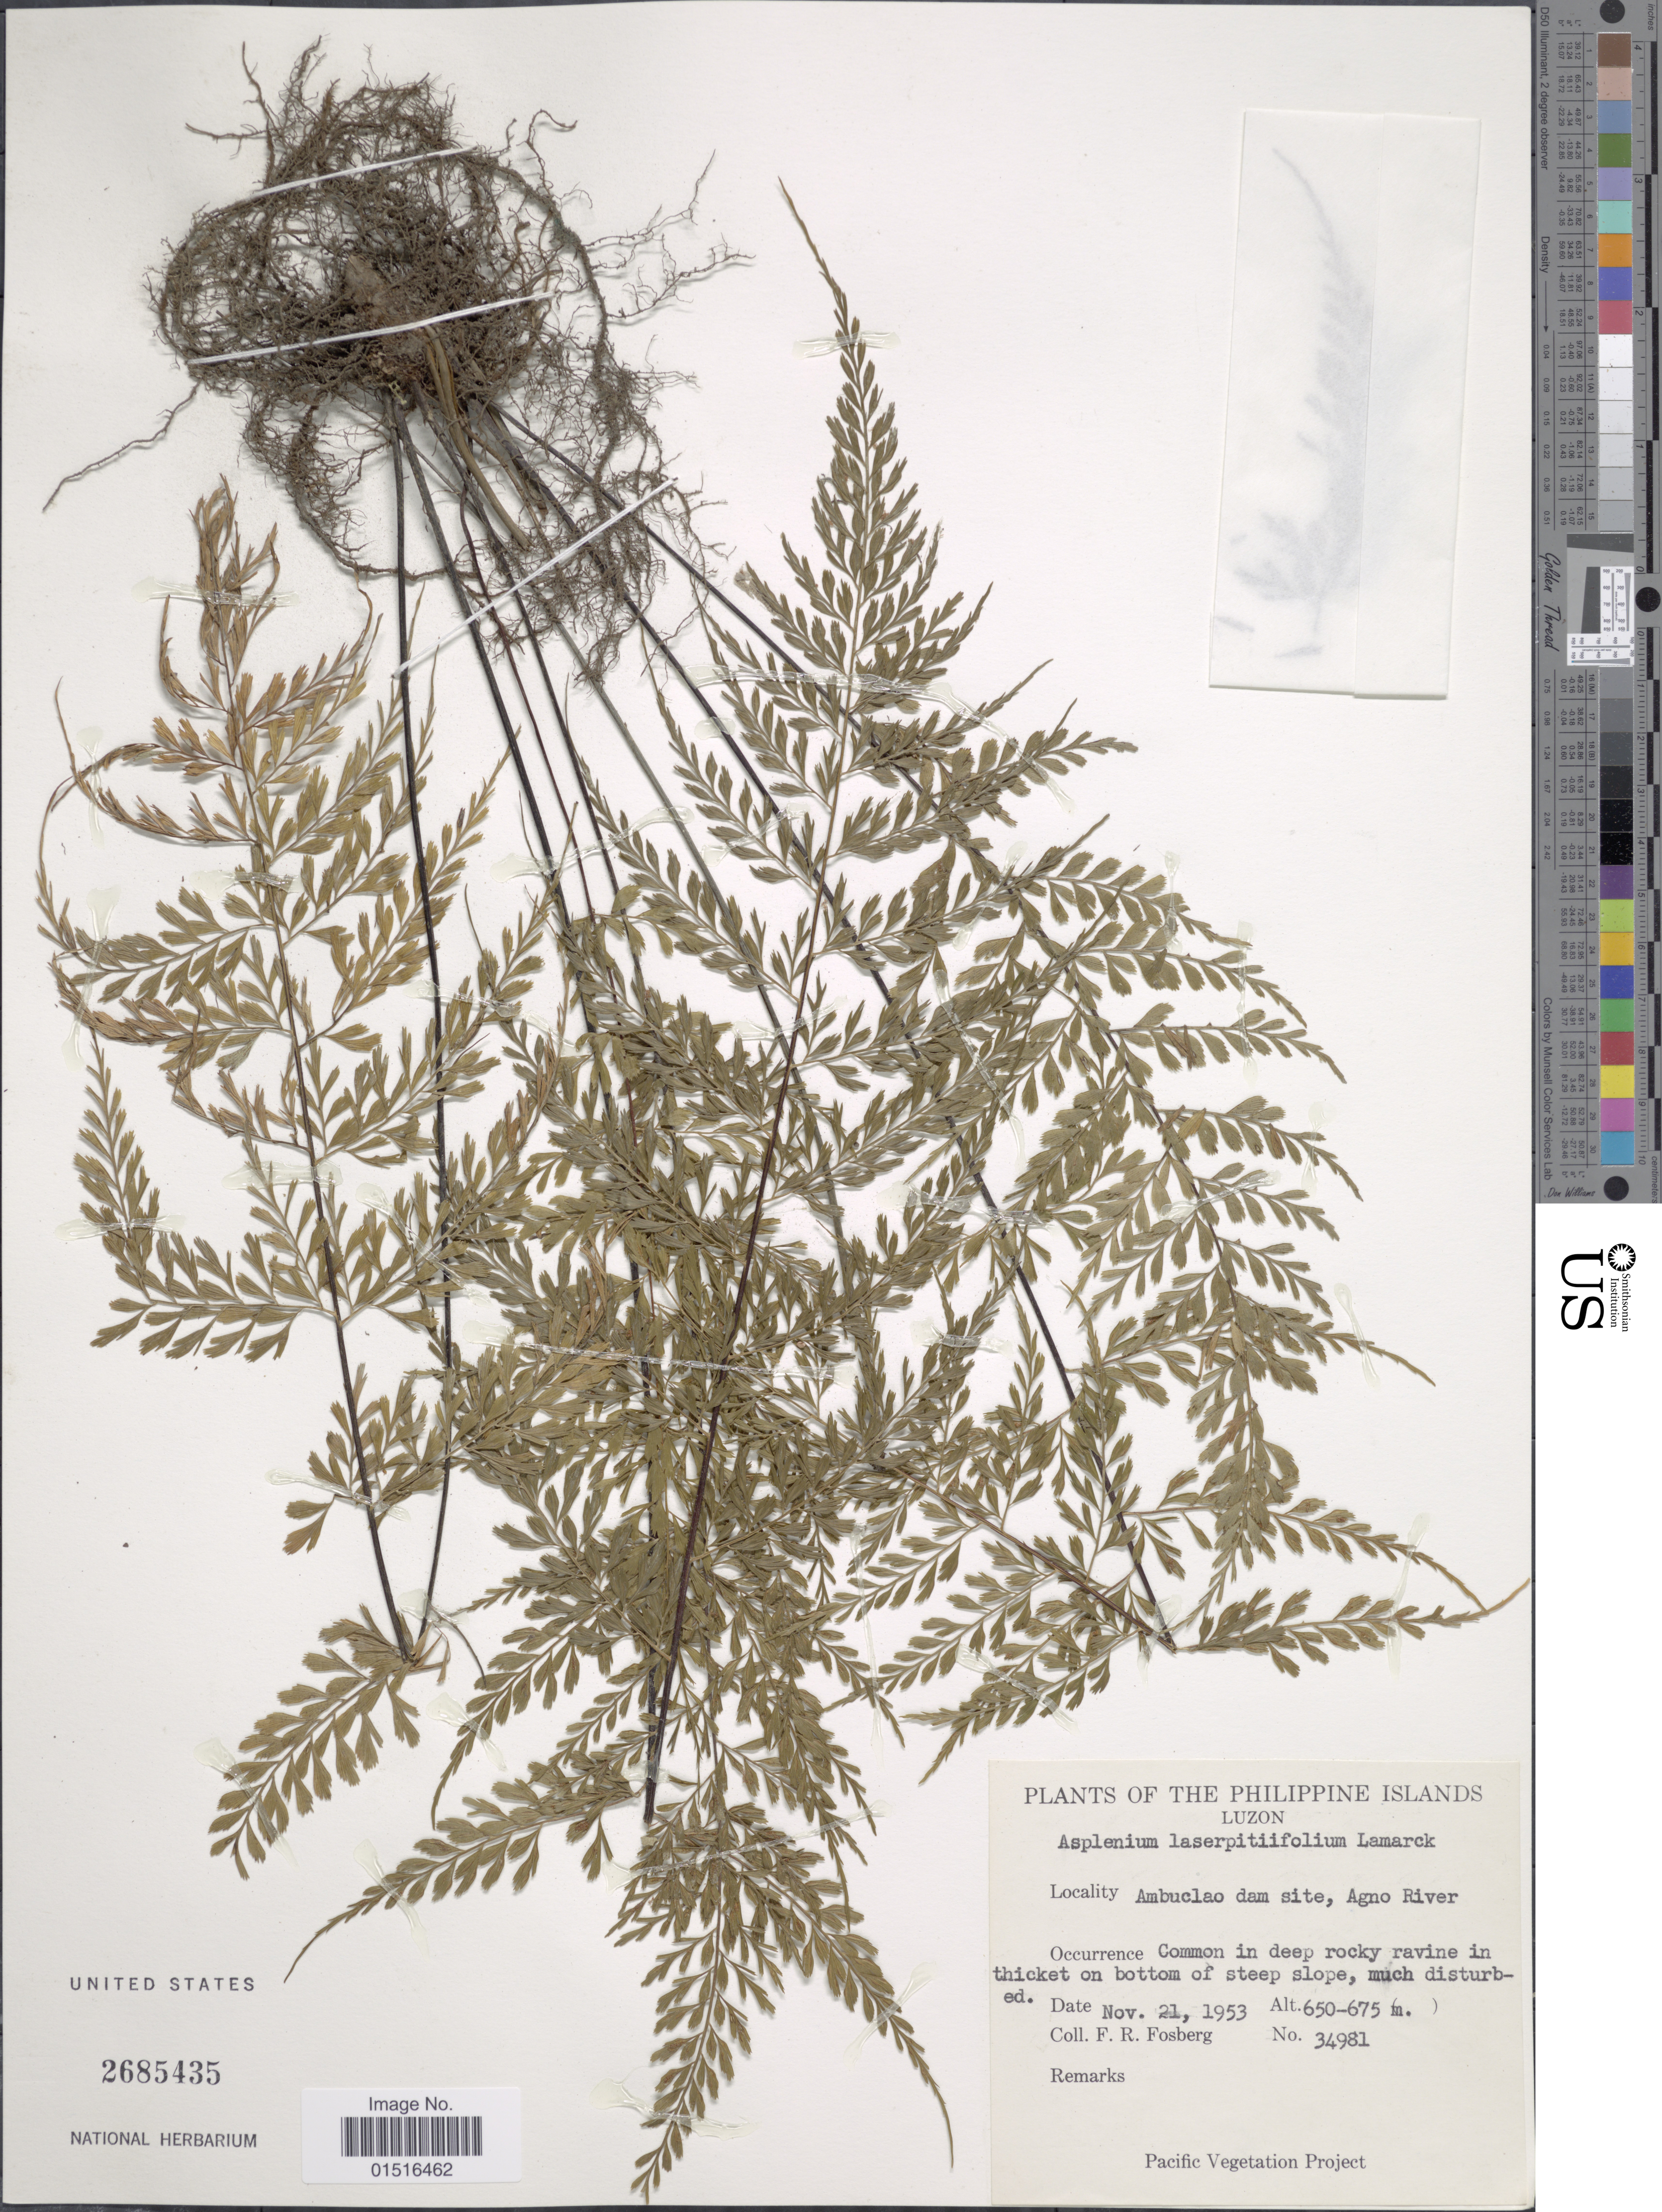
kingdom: Plantae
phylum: Tracheophyta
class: Polypodiopsida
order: Polypodiales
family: Aspleniaceae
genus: Asplenium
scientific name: Asplenium laserpitiifolium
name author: Lam.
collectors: F. R. Fosberg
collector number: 34981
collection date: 1953-11-21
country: Philippines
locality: Philippine Islands, Luzon, Ambuclao da site, Agno River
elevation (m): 650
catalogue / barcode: US 2685435